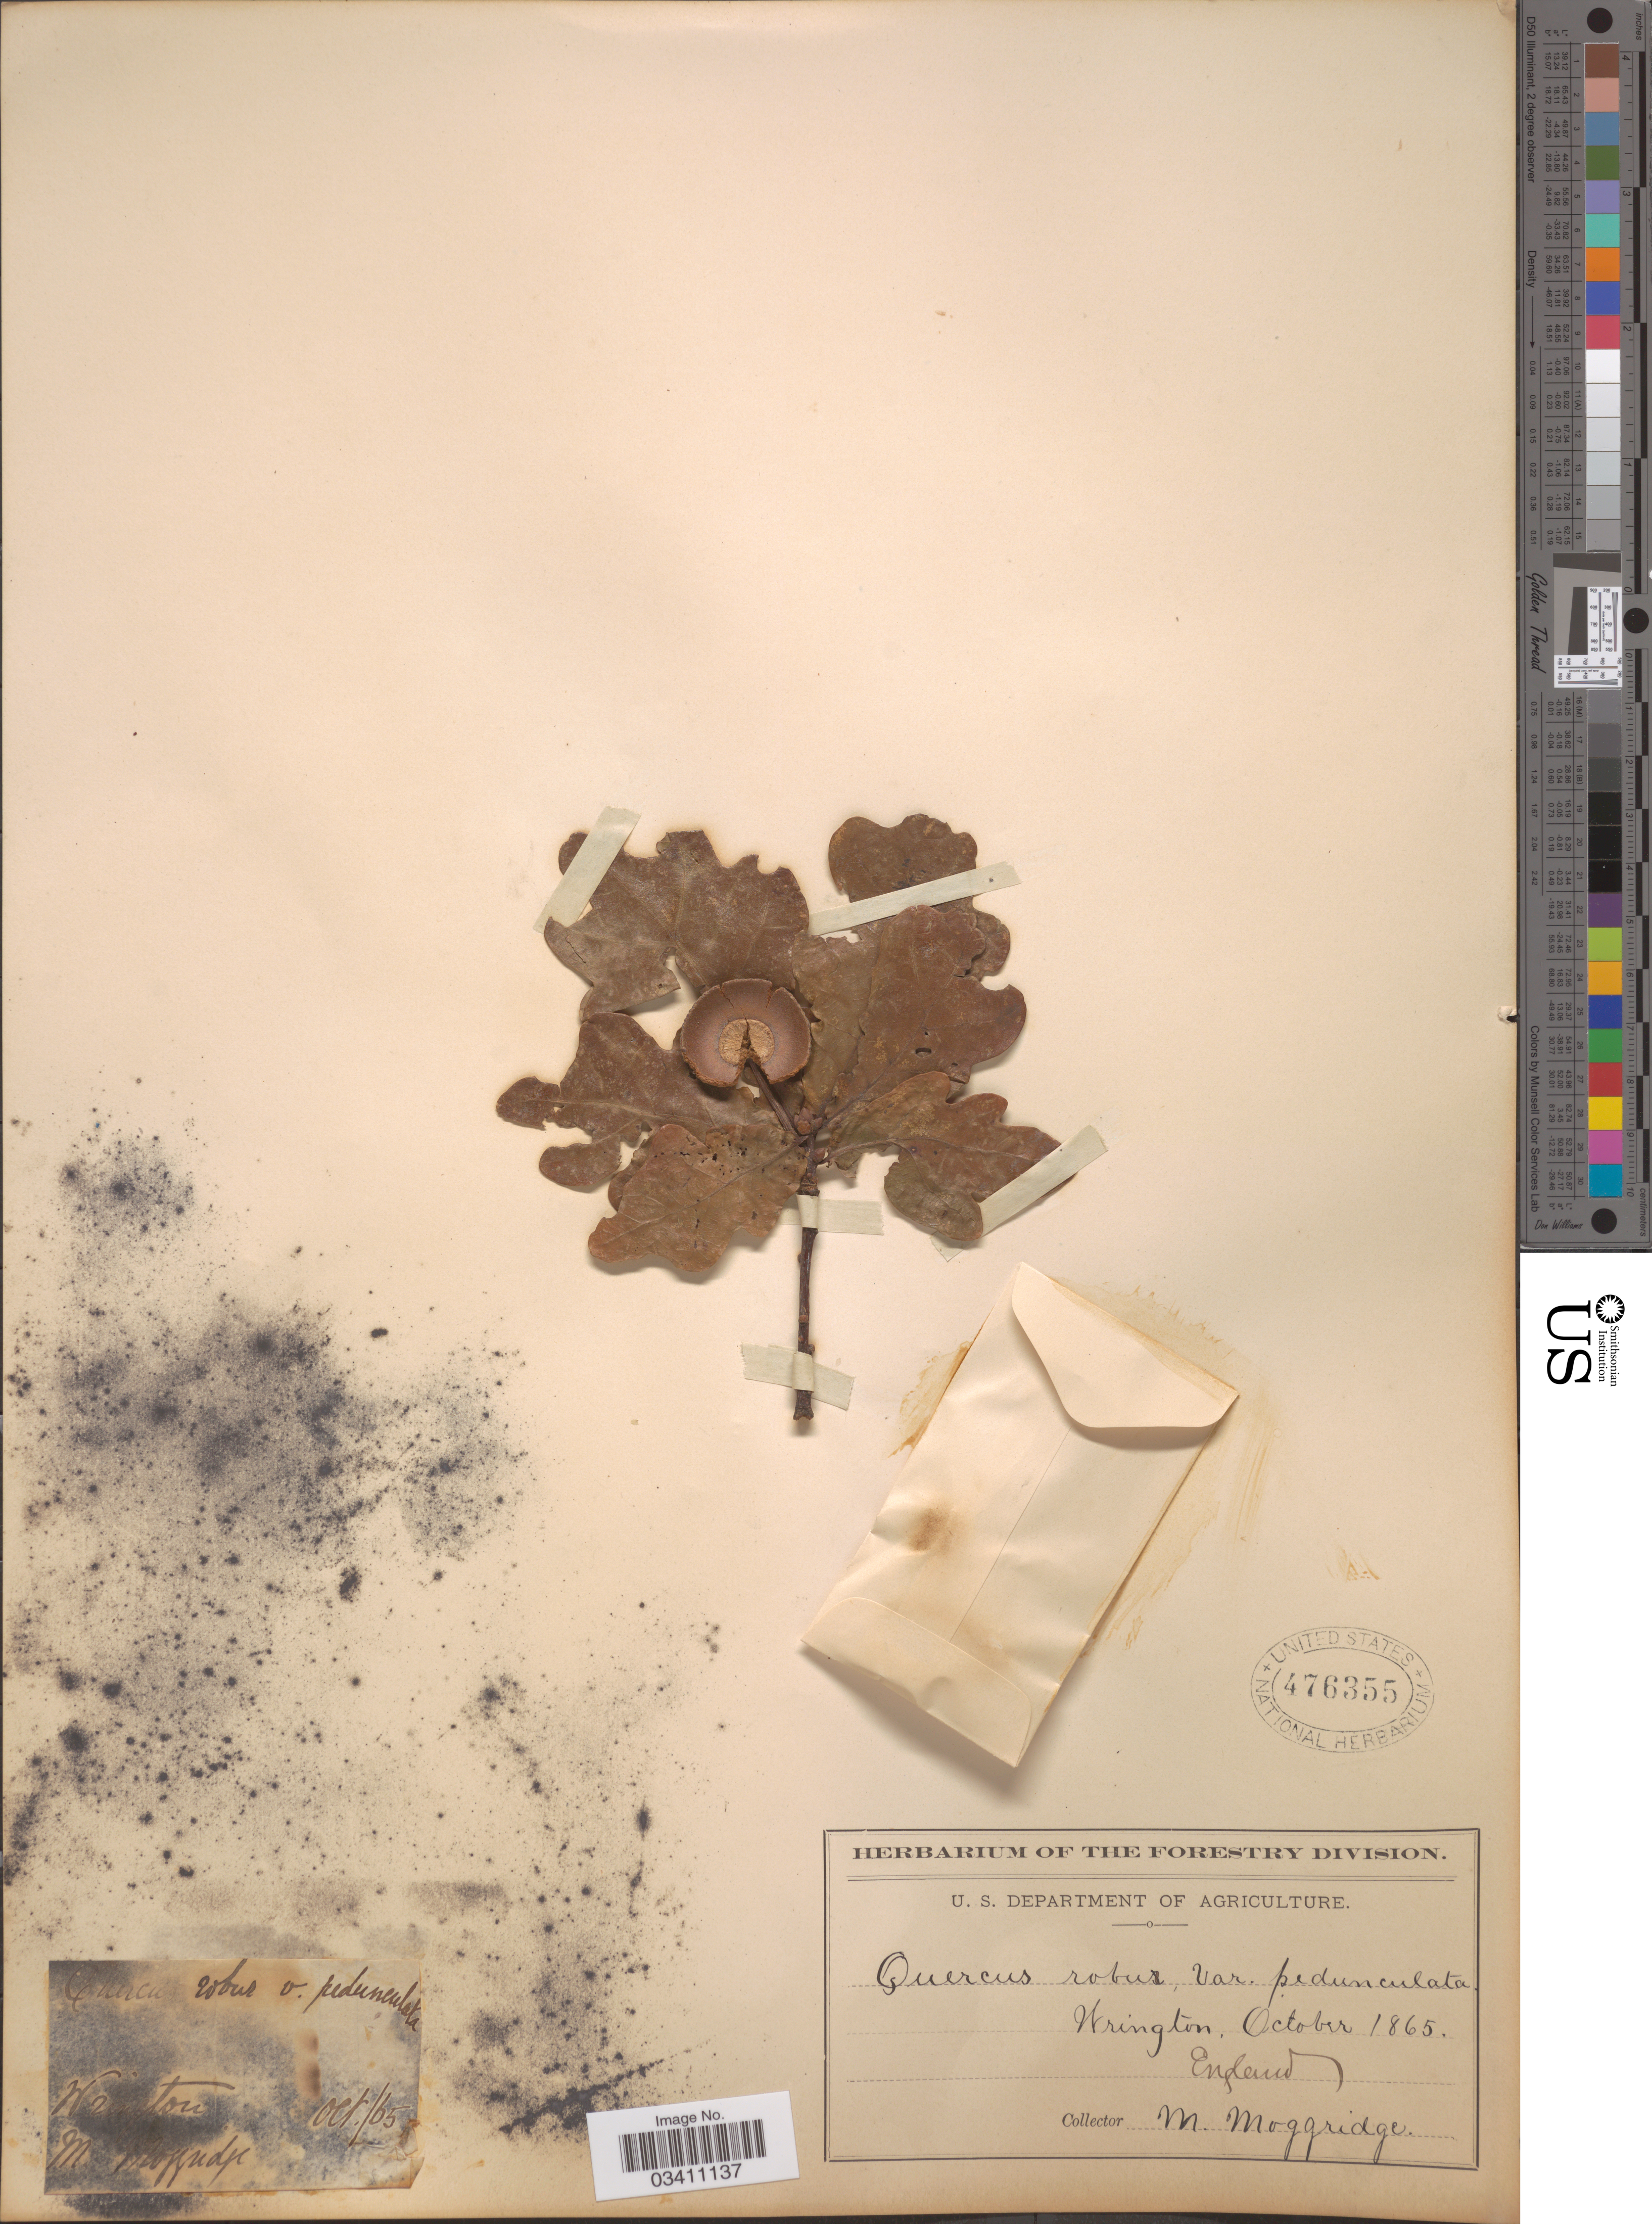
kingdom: Plantae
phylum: Tracheophyta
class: Magnoliopsida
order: Fagales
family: Fagaceae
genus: Quercus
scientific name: Quercus robur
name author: L.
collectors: M. Moggridge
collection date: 1865-10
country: United Kingdom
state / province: England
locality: Wrington.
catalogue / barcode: US 476355